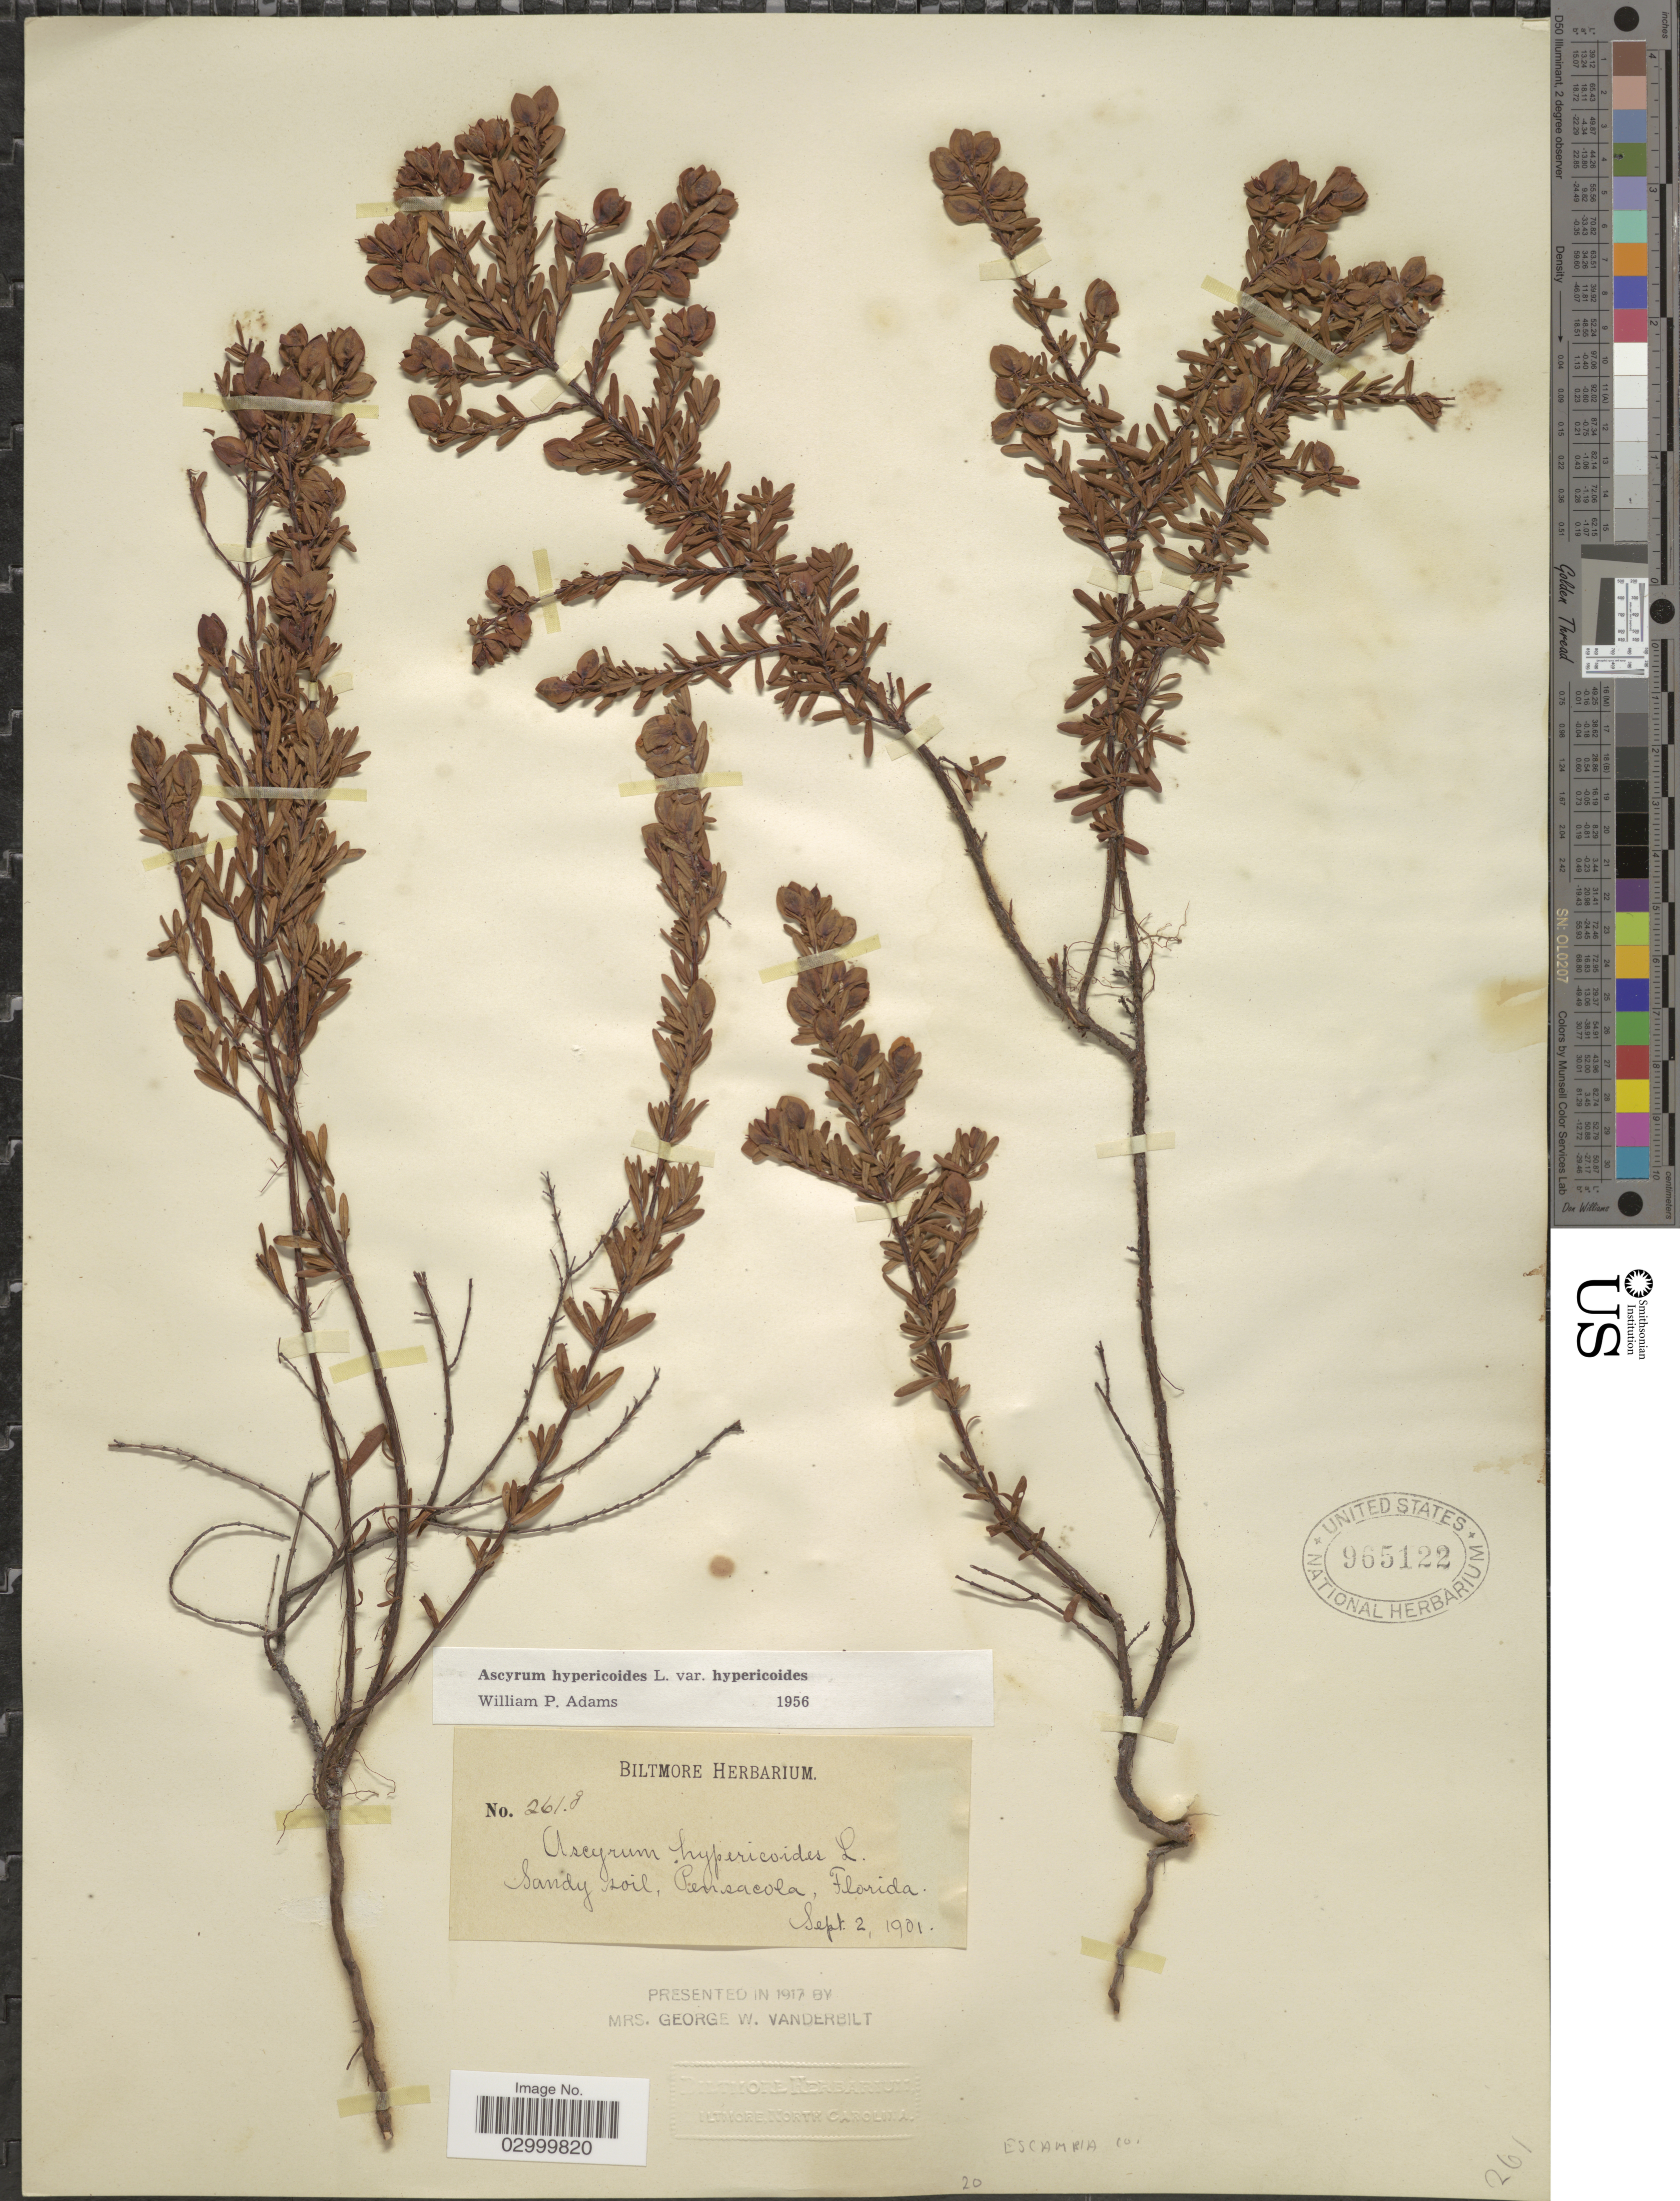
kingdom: Plantae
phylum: Tracheophyta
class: Magnoliopsida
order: Malpighiales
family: Hypericaceae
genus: Hypericum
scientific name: Hypericum hypericoides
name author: (L.) Crantz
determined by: Strong, Mark T., (BOT), Smithsonian Institution - National Museum of Natural History (UNITED STATES)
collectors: ex herb. Biltmore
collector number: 2618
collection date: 1901-09-02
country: United States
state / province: Florida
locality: Pensacola.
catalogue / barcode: US 965122